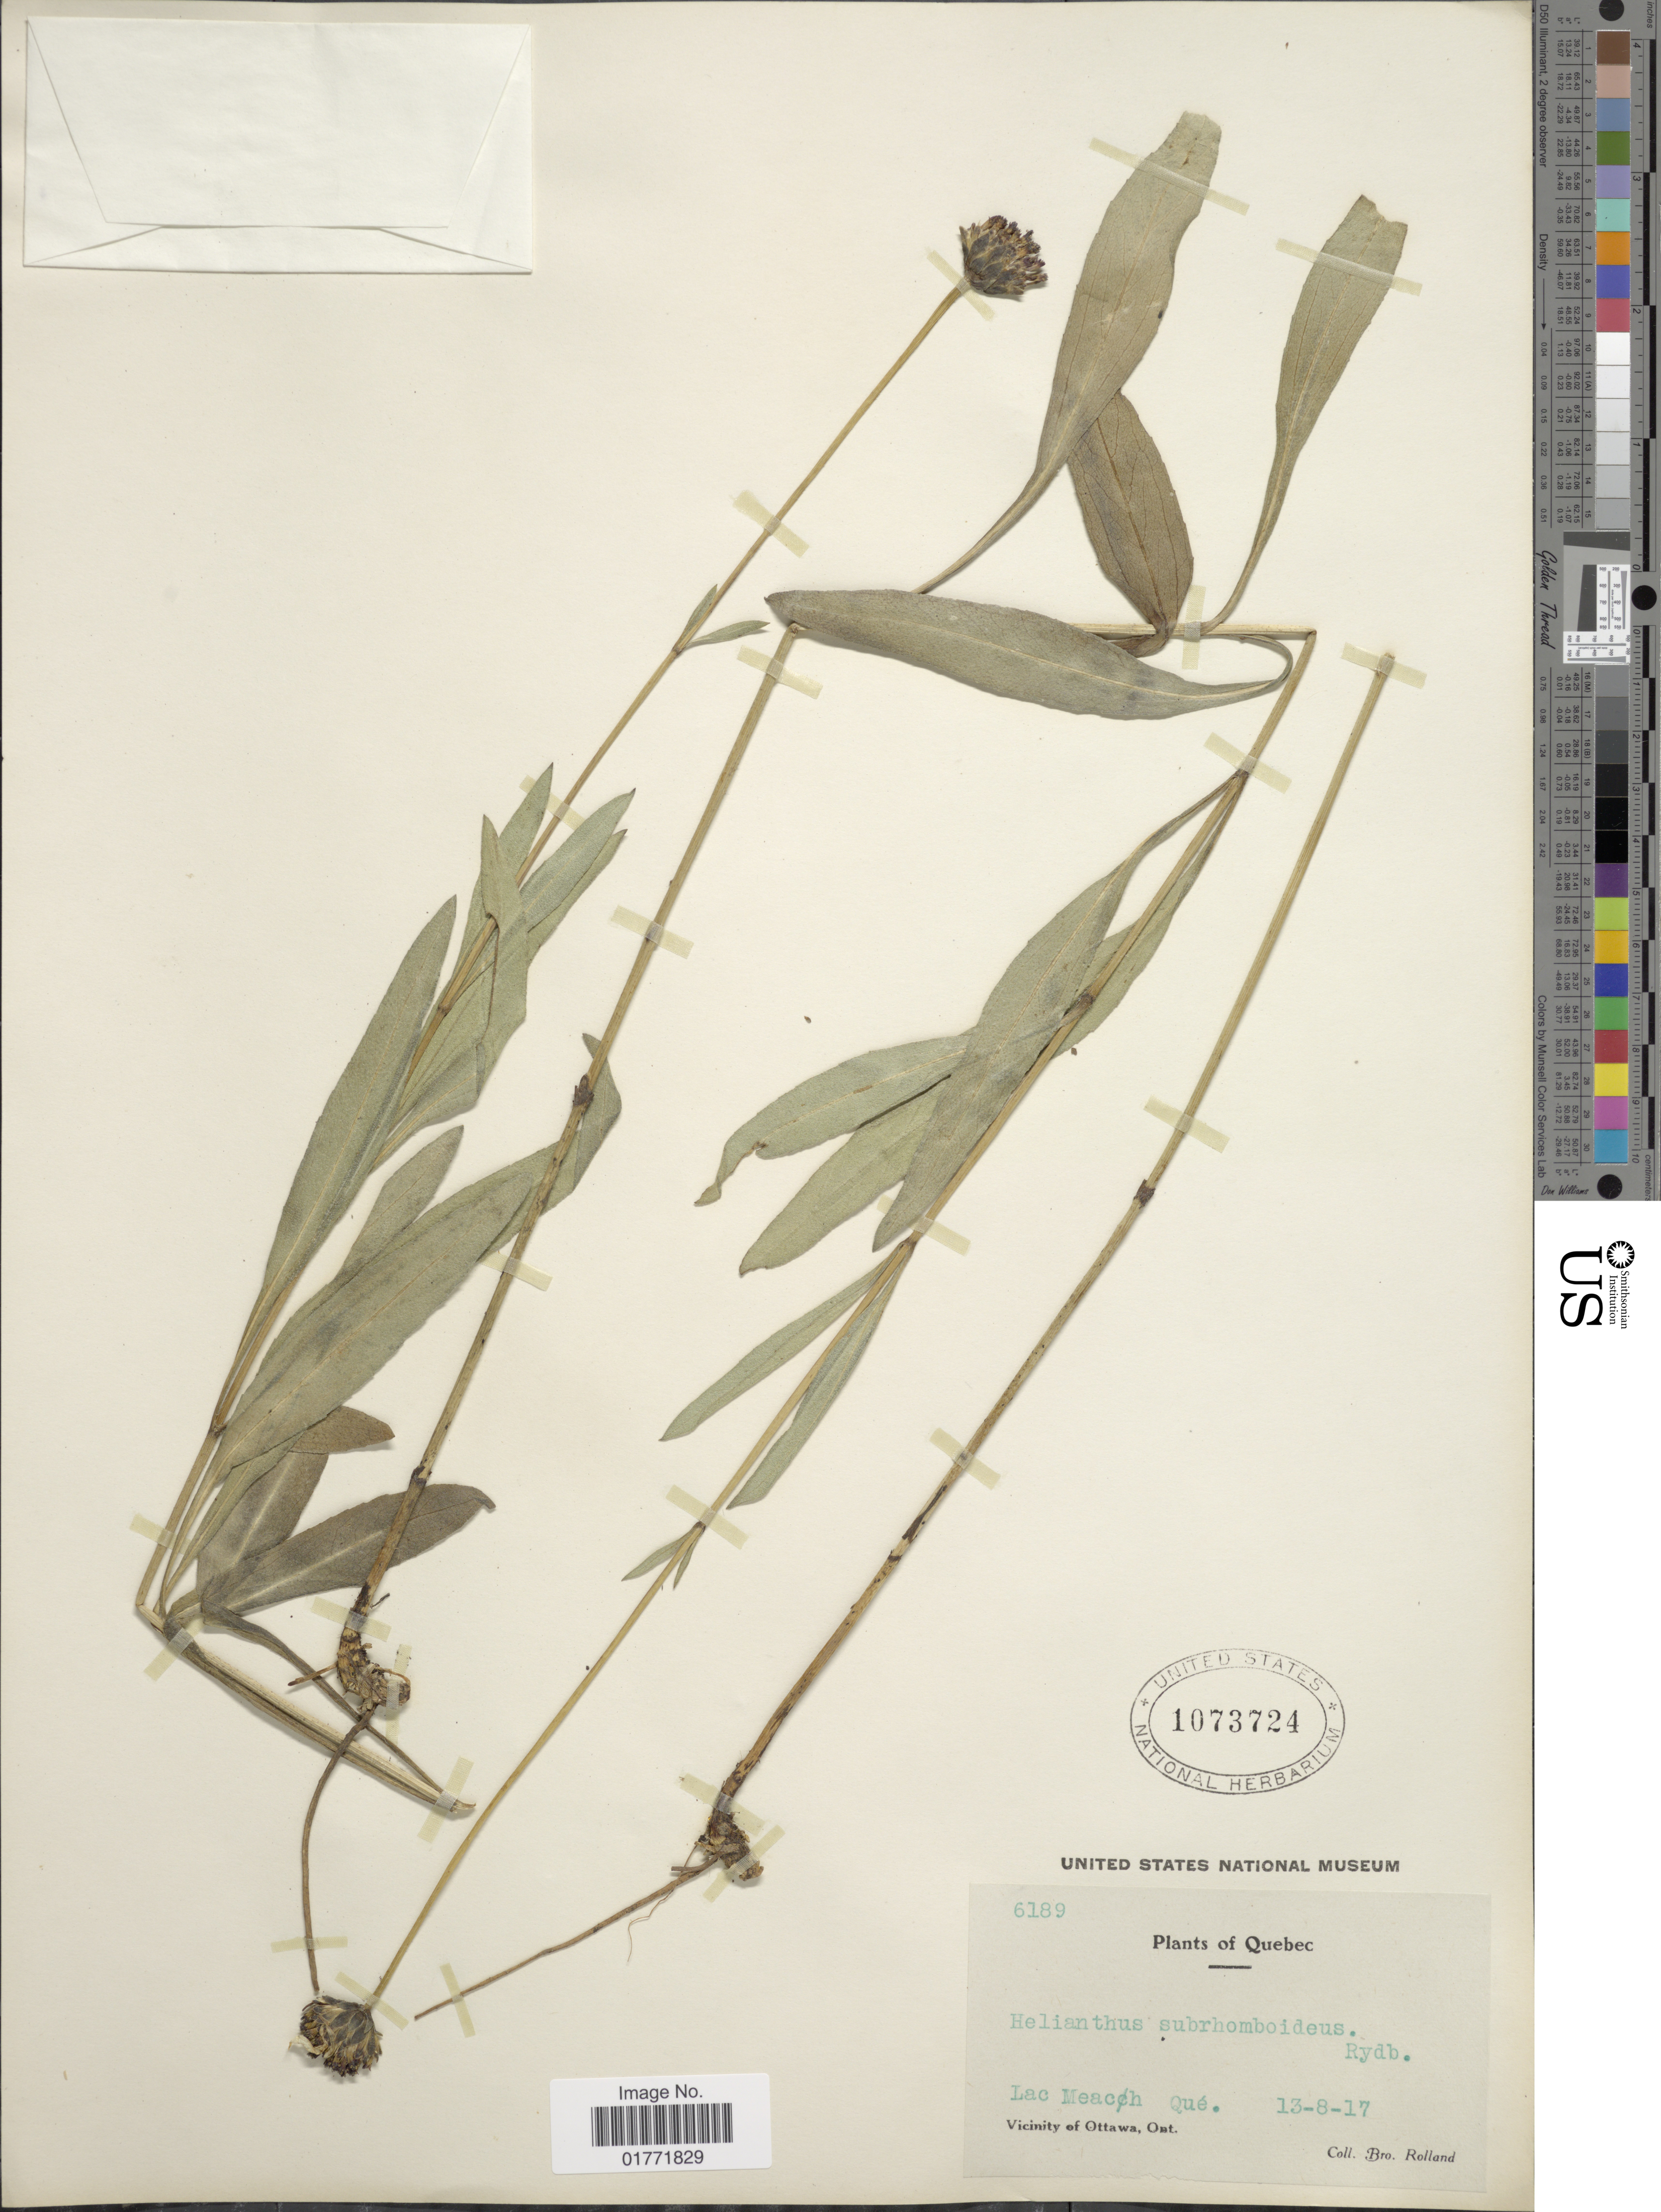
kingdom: Plantae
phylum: Tracheophyta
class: Magnoliopsida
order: Asterales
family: Asteraceae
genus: Helianthus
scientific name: Helianthus subrhomboideus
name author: Rydb.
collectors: B. Rolland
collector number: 6189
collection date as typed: Transcribed d/m/y: 13/8/17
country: Canada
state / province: Quebec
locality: Lac Meacch Que.Vicinity of Ottawa, Ont.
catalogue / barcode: US 1073724